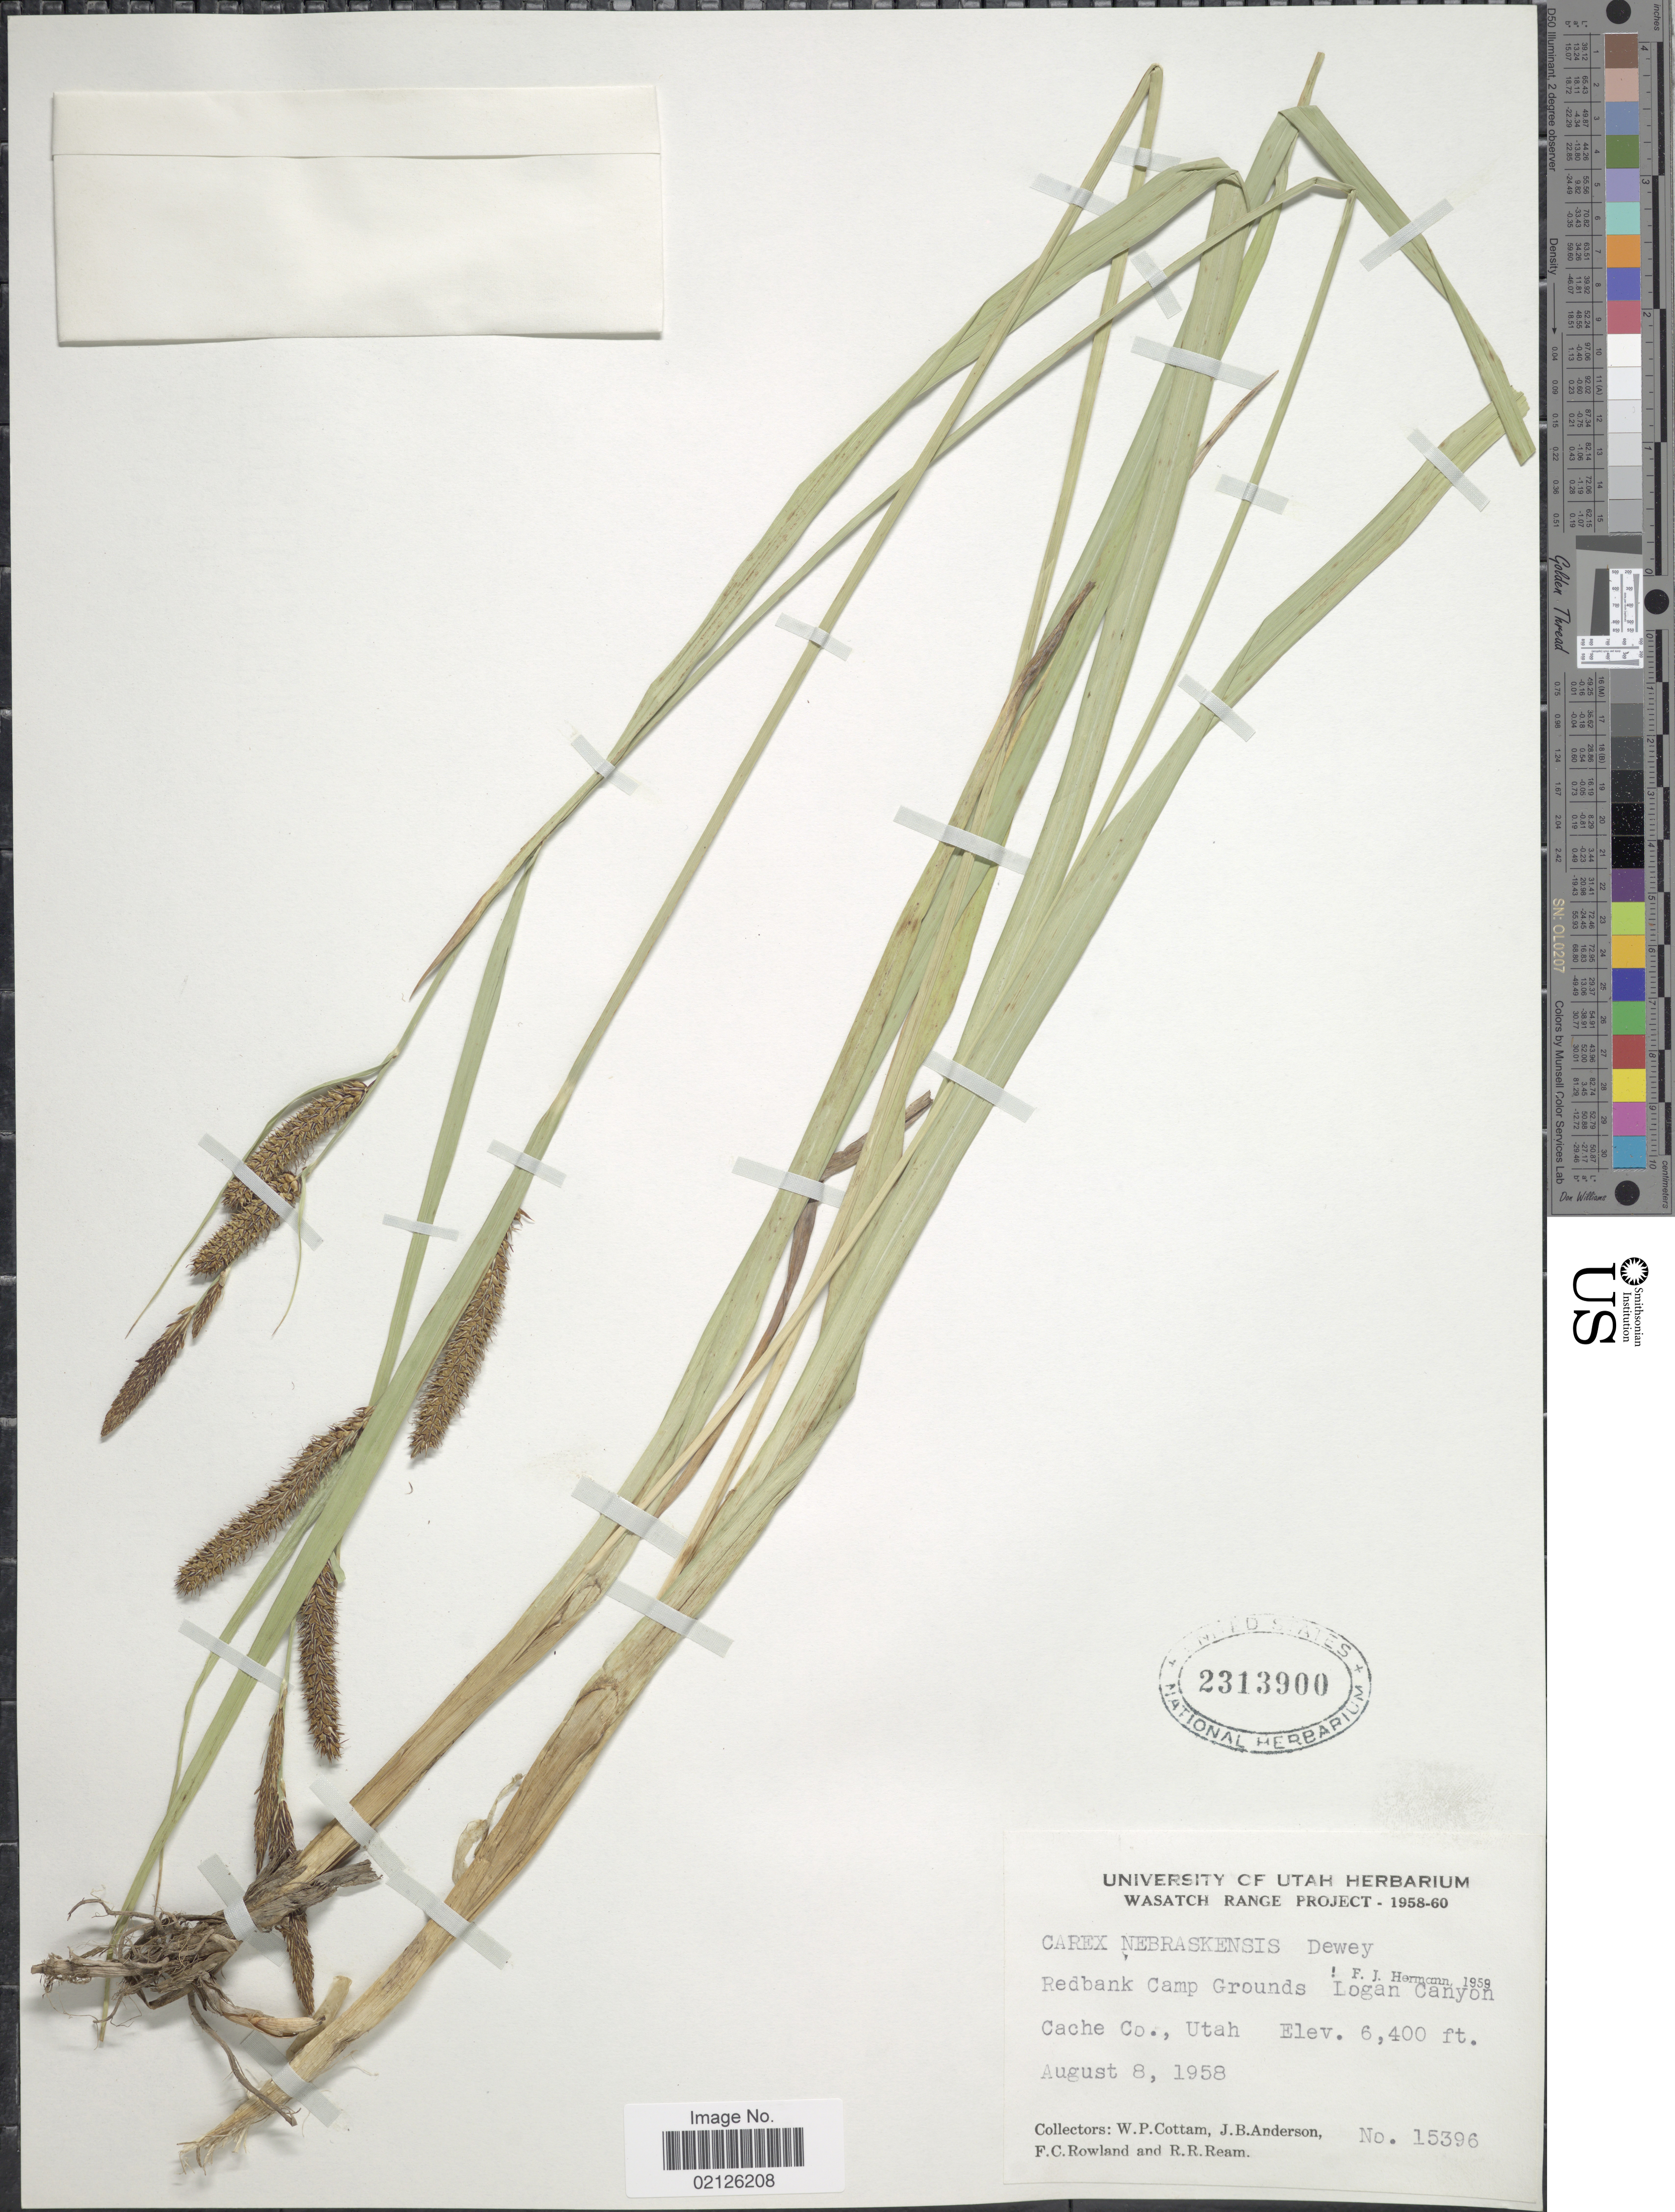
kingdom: Plantae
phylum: Tracheophyta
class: Liliopsida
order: Poales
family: Cyperaceae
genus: Carex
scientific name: Carex nebrascensis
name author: Dewey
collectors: W. Cottam, J. B. Anderson, F. Rowland & R. Ream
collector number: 15396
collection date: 1958-08-08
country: United States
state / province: Utah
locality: Redbank Camp Grounds Logan Canyon, Cache Co.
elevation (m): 1951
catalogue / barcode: US 2313900